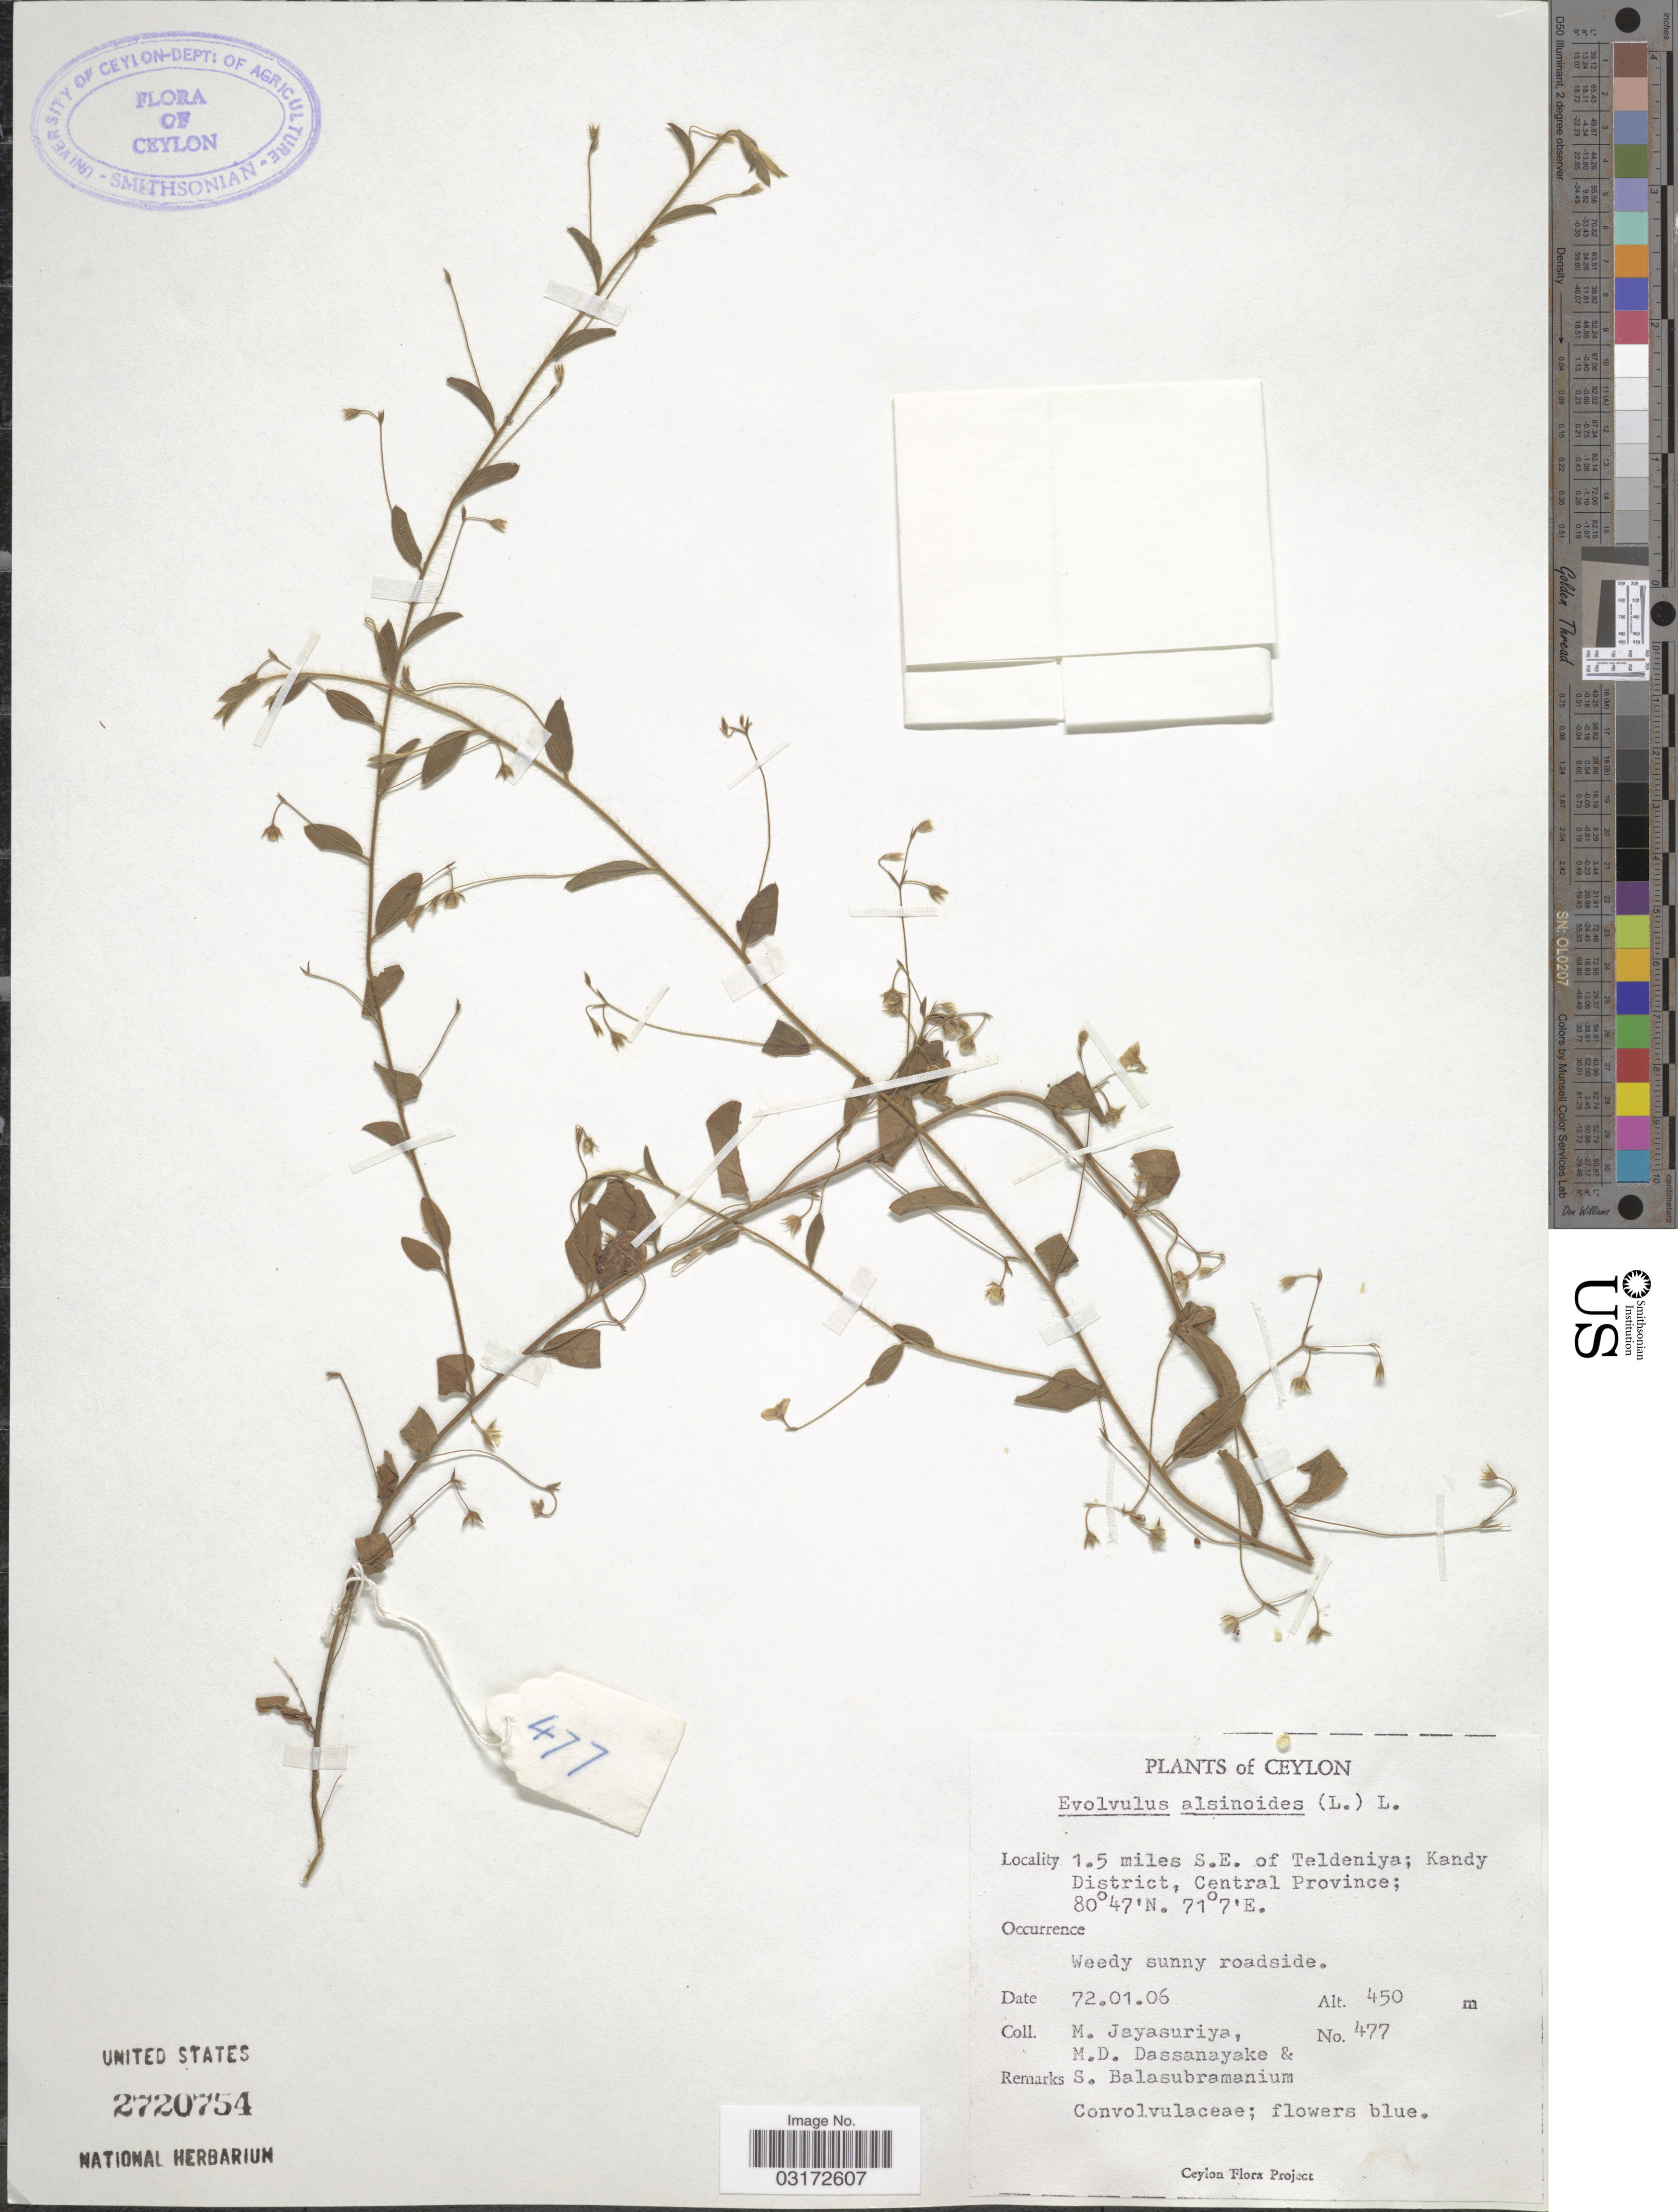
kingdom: Plantae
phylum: Tracheophyta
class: Magnoliopsida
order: Solanales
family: Convolvulaceae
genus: Evolvulus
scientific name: Evolvulus alsinoides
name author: (L.) L.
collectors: M. Jayasuriya, M. D. Dassanayake & S. Balasubramanium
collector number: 477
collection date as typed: Transcribed d/m/y: 6/1/72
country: Sri Lanka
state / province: Central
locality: Ceylon. 1.5 miles S.E. of Teldeniya; Kandy District, Central Province.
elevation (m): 450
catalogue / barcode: US 2720754